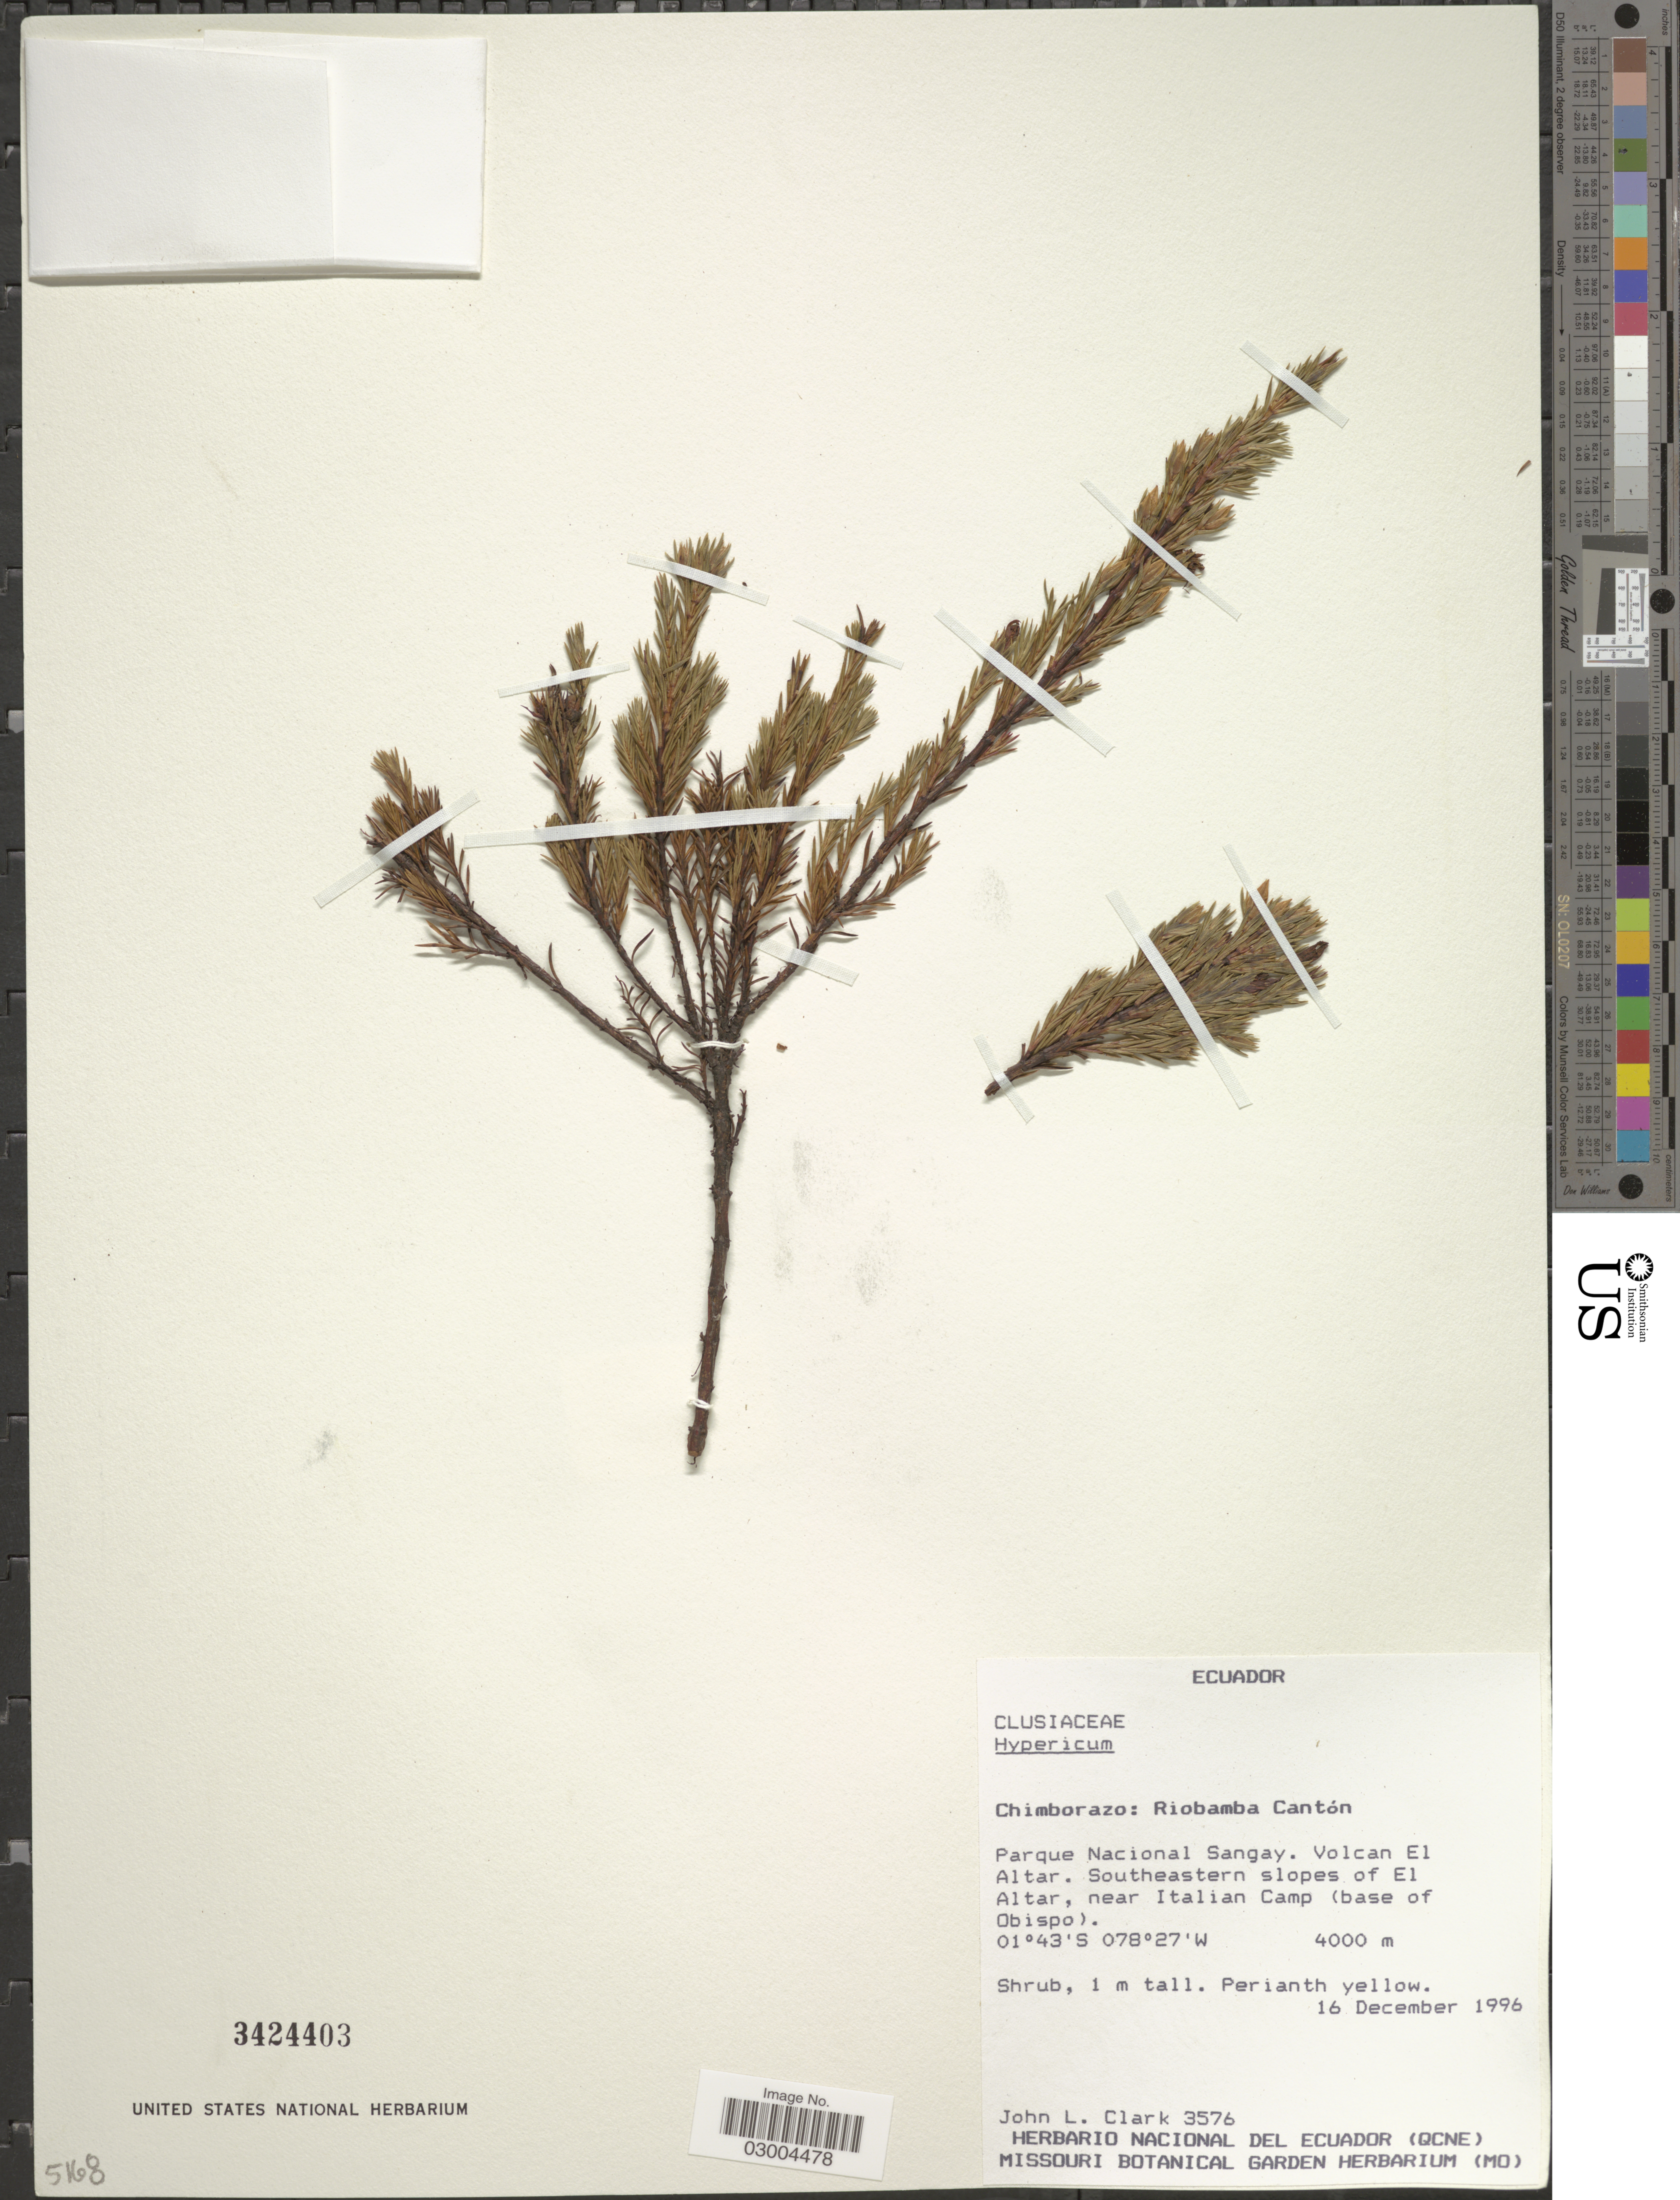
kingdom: Plantae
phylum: Tracheophyta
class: Magnoliopsida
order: Malpighiales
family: Hypericaceae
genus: Hypericum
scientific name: Hypericum sp.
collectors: J. L. Clark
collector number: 3576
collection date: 1996-12-16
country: Ecuador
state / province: Chimborazo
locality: Riobamba Cantón. Parque Nacional Sangay. Volcan El Altar. Southeastern slopes of El Altar, near Italian Camp (base of Obispo).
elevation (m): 4000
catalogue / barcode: US 3424403